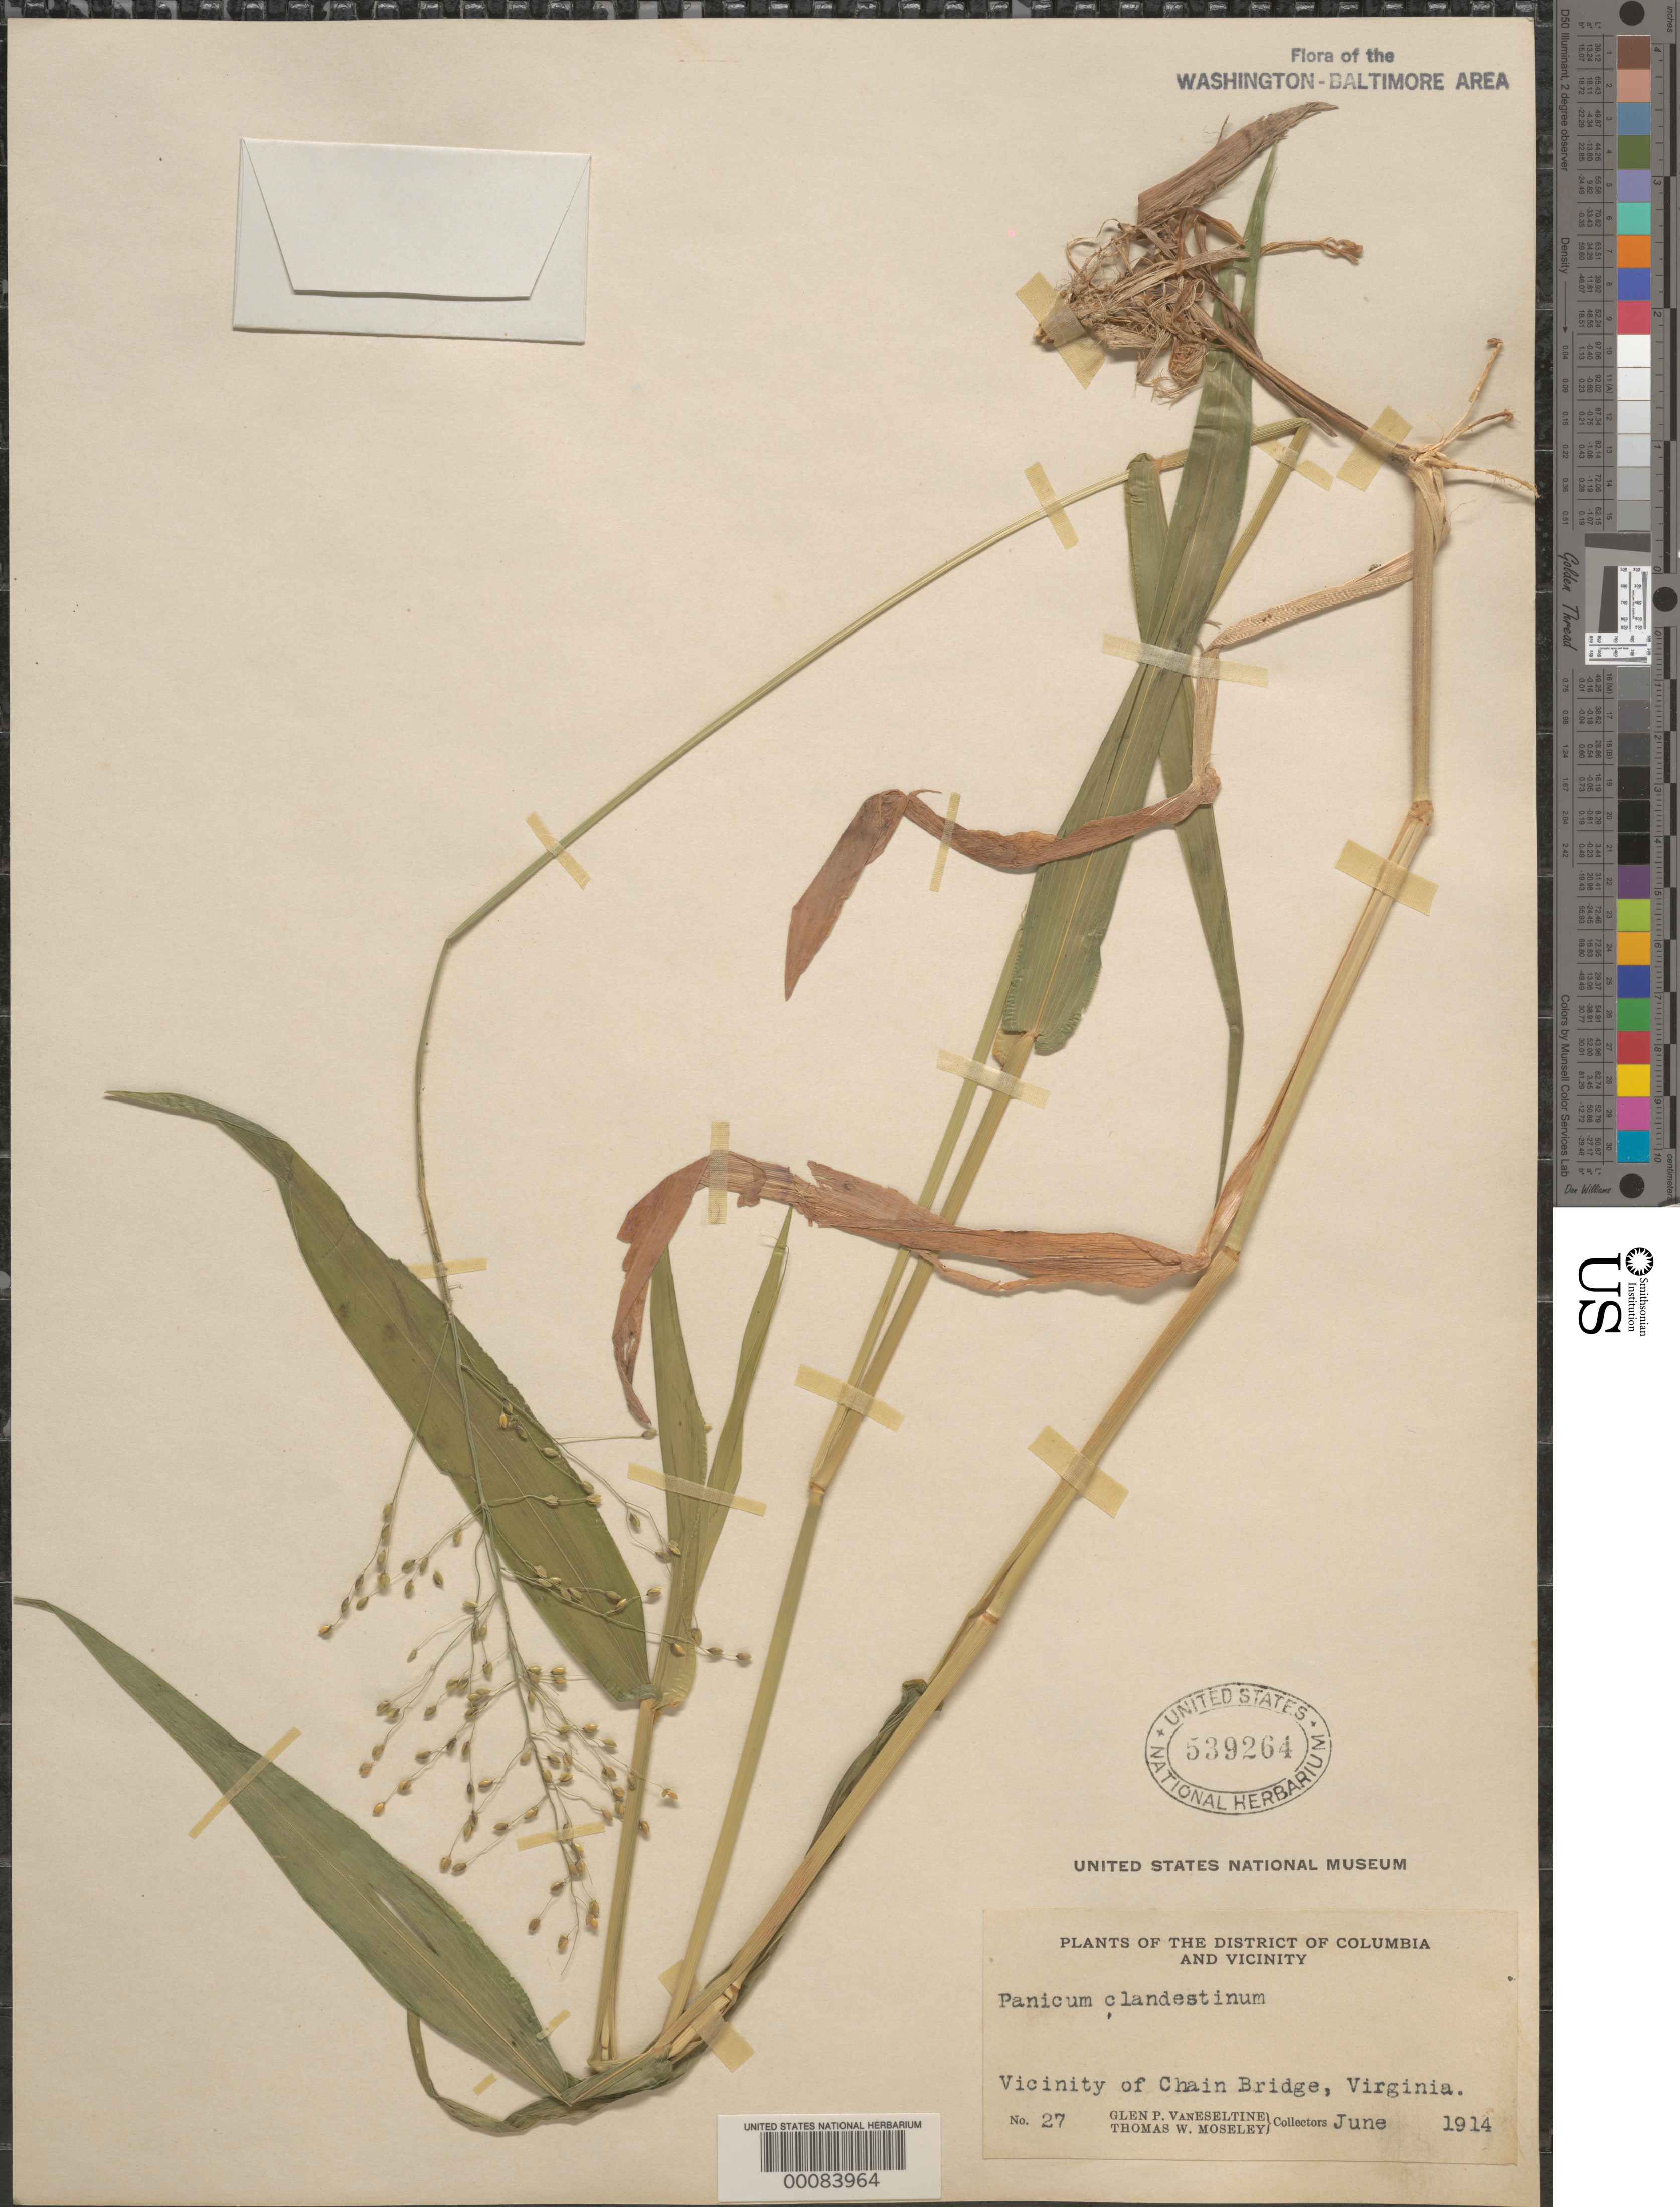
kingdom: Plantae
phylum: Tracheophyta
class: Liliopsida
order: Poales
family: Poaceae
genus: Dichanthelium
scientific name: Dichanthelium clandestinum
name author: (L.) Gould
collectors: G. P. Van Eseltine & T. Moseley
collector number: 27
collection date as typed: Jun 1914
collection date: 1914-06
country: United States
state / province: Virginia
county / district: Fairfax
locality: Chain Bridge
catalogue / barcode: US 539264